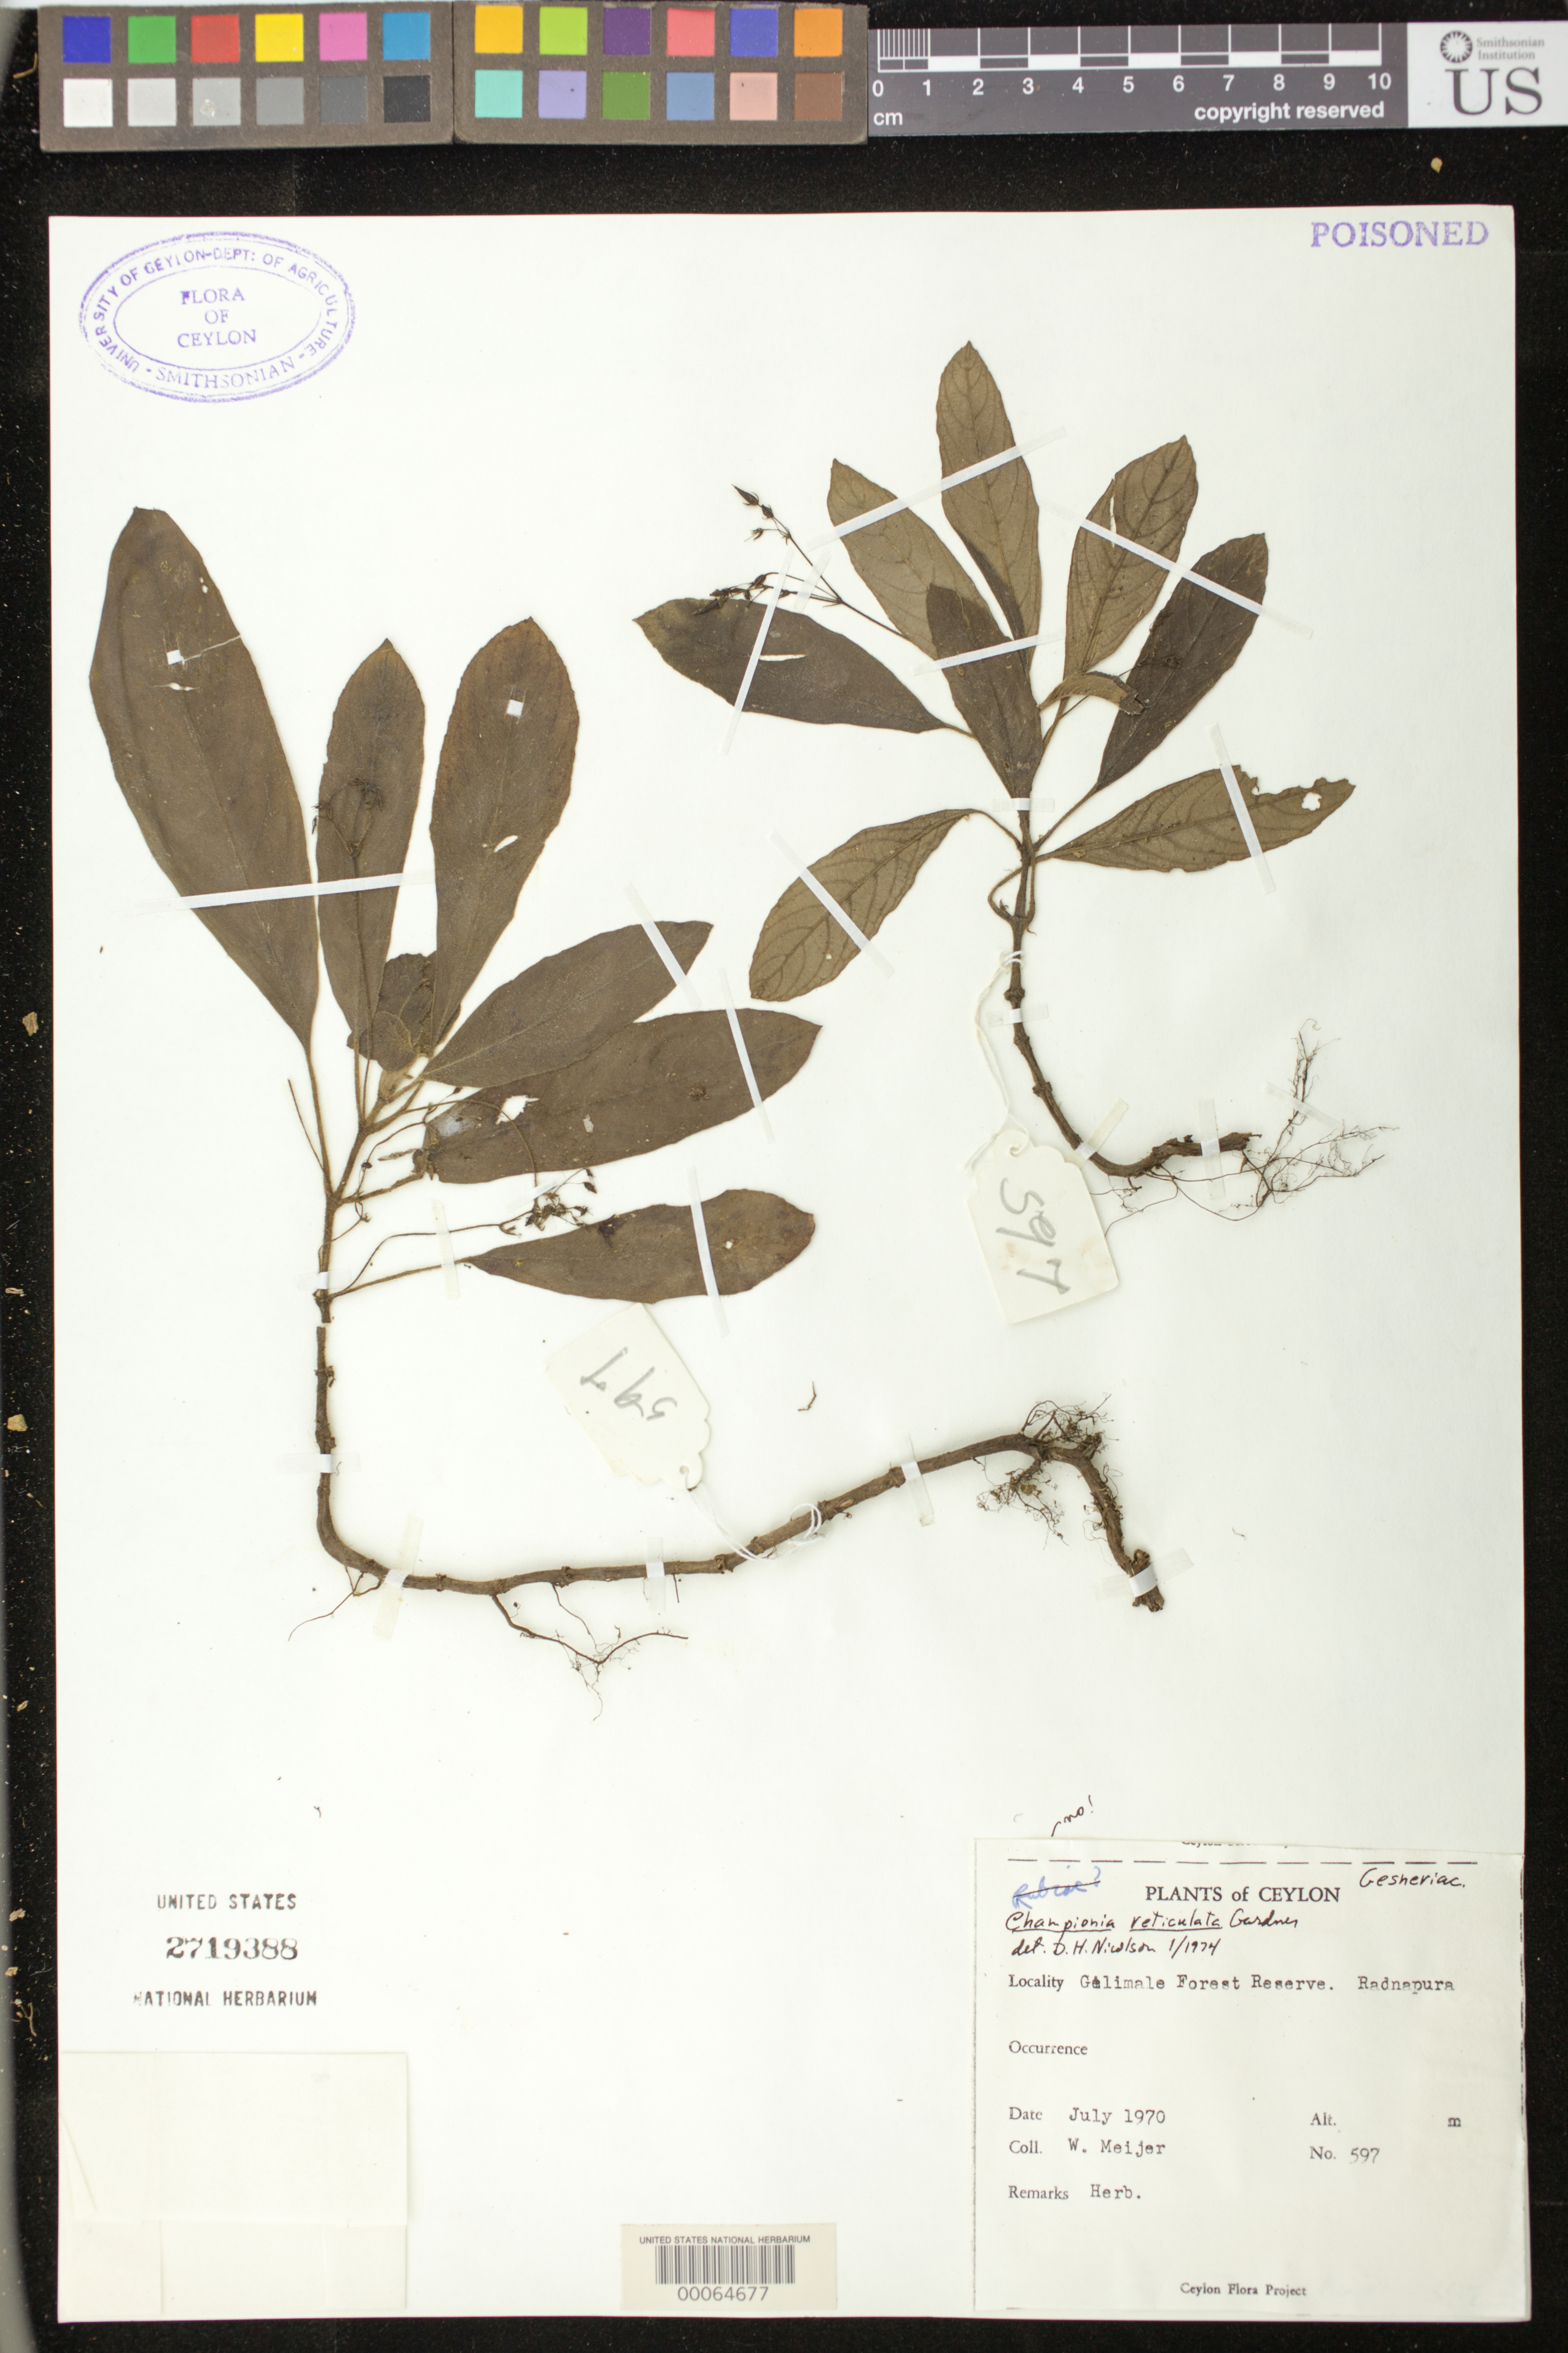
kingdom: Plantae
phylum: Tracheophyta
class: Magnoliopsida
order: Lamiales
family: Gesneriaceae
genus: Championia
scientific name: Championia reticulata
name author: Gardner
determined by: Nicolson, Dan H.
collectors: W. Meijer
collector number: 597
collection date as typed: Jul 1970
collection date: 1970-07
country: Sri Lanka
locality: Galimale forest reserve, ratnapura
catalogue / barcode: US 2719388